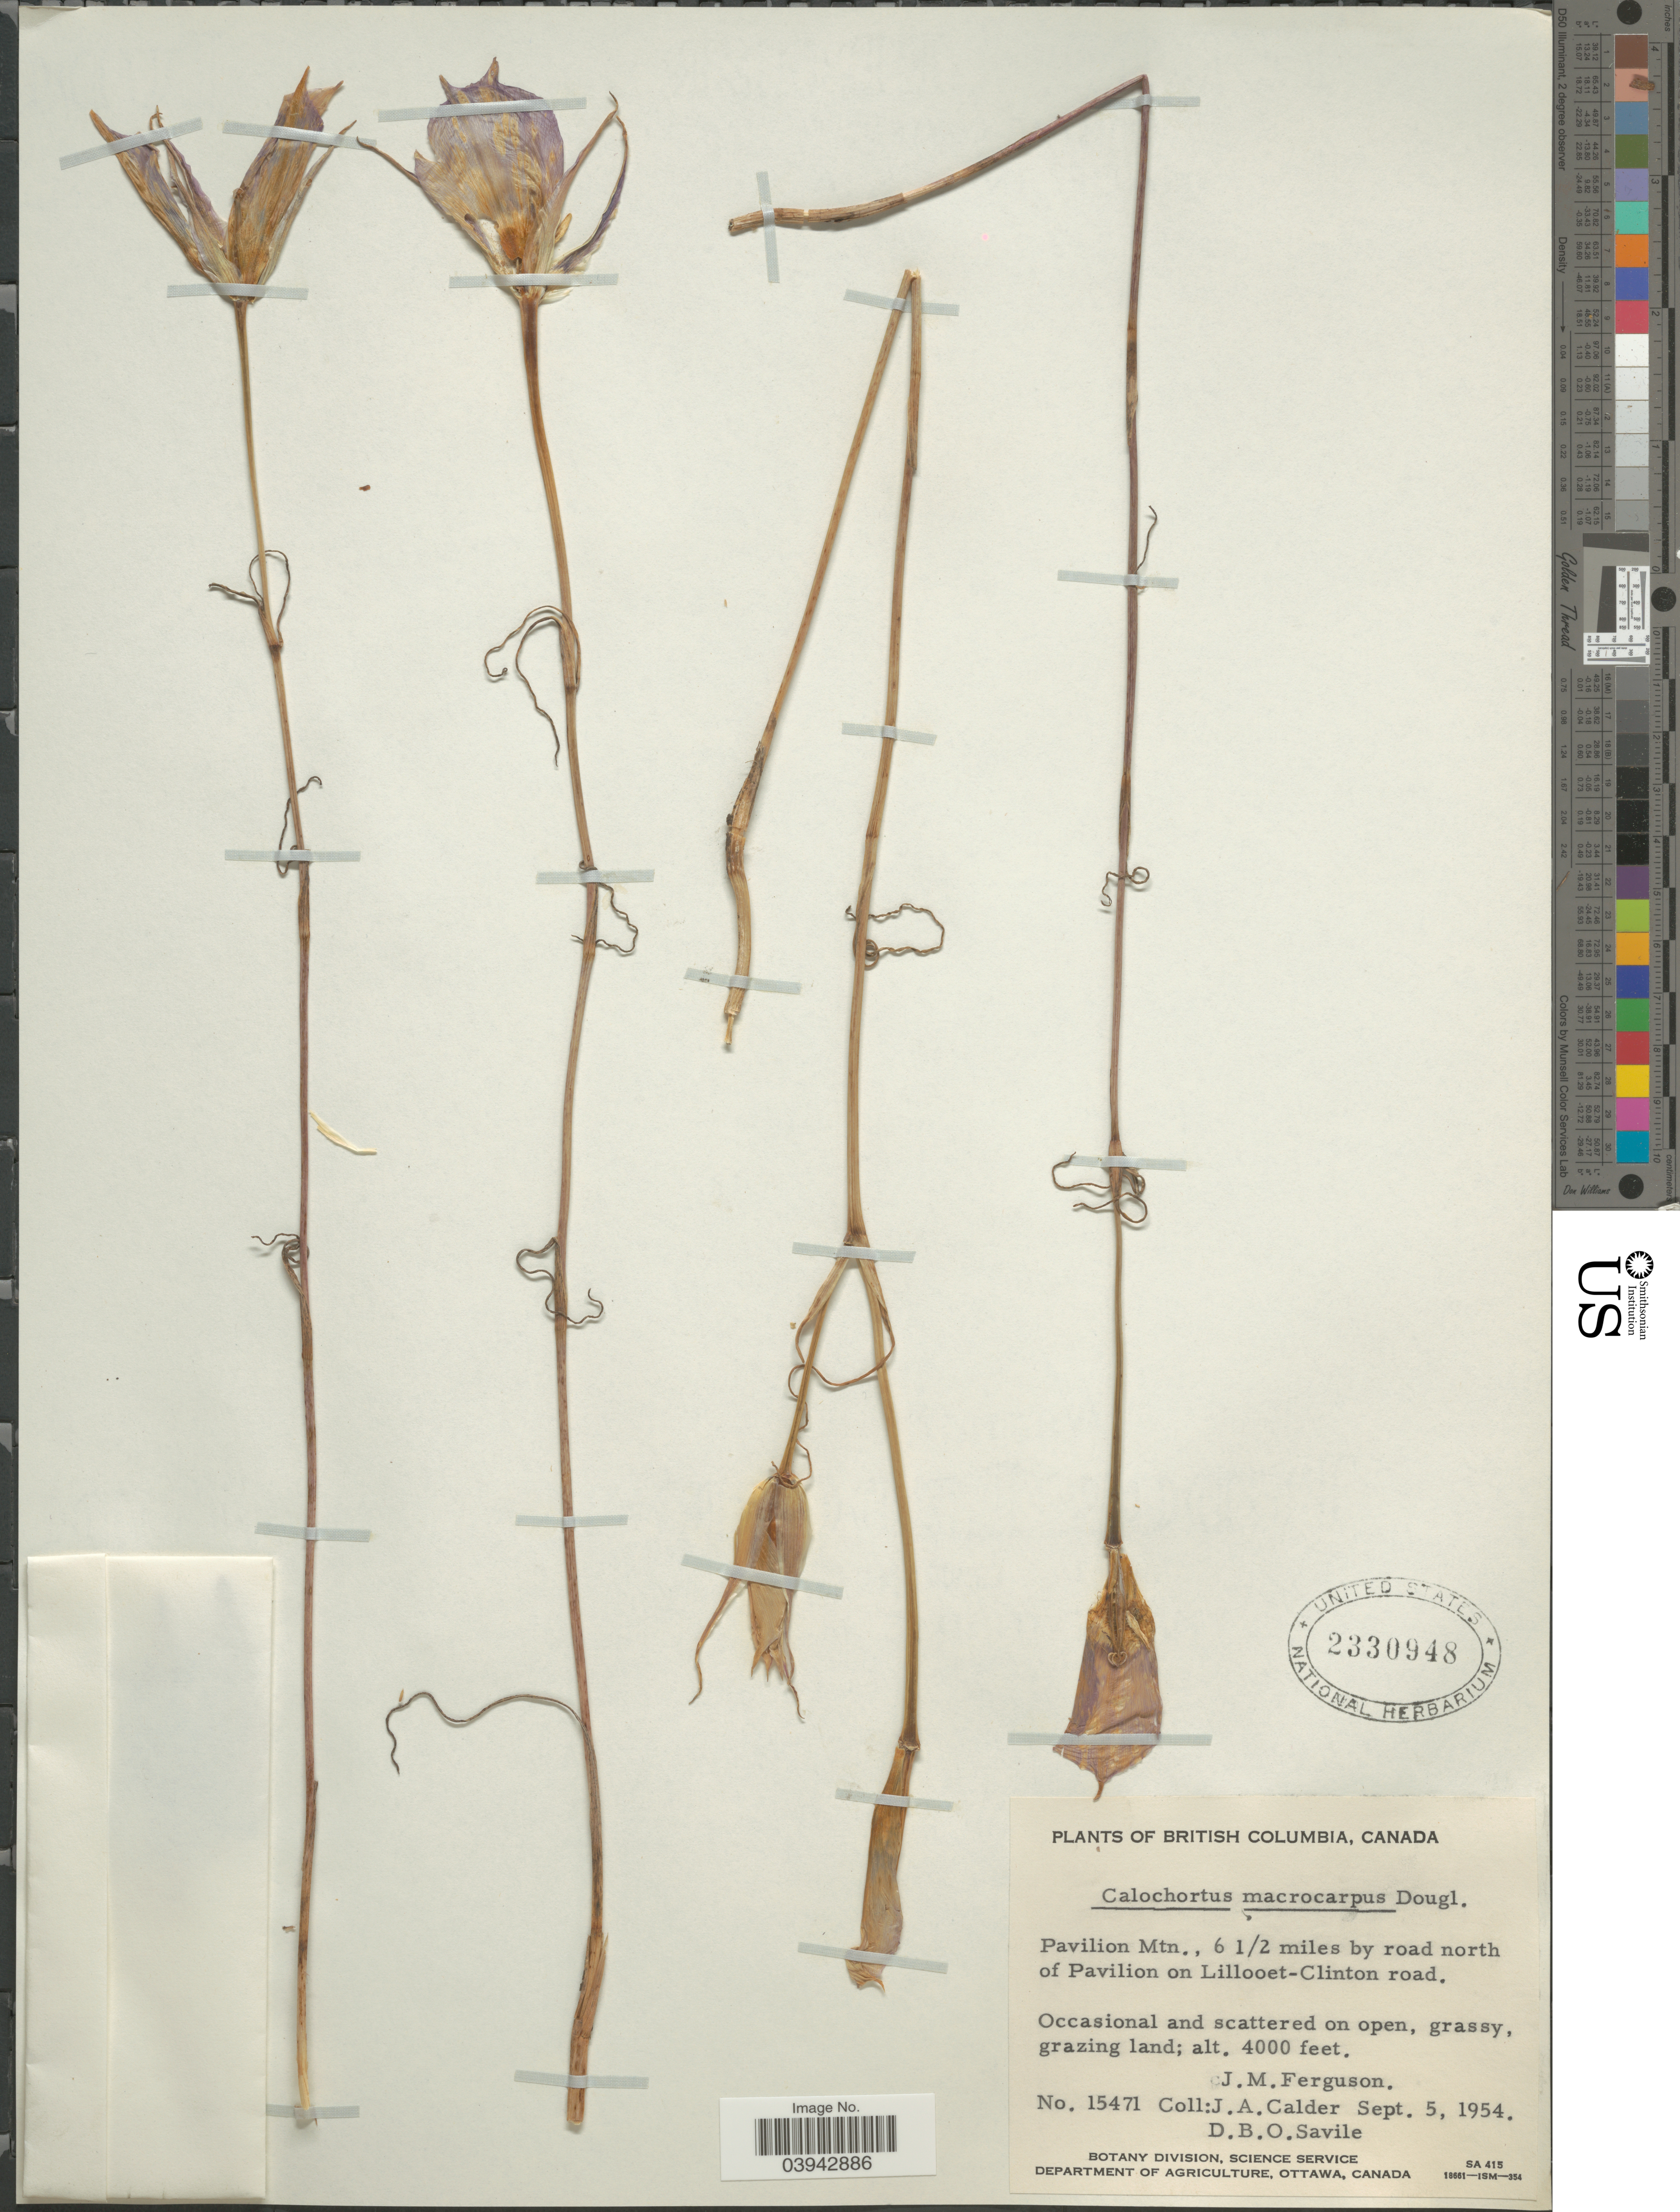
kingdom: Plantae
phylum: Tracheophyta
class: Liliopsida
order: Liliales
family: Liliaceae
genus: Calochortus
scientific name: Calochortus macrocarpus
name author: Douglas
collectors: J. M. Ferguson, J. A. Calder & D. Savile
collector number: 15471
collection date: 1954-09-05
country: Canada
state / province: British Columbia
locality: Pavilion Mtn., 6 ½ miles by road north of pavilion on Lillooet-Clinton road.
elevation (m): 1219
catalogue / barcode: US 2330948